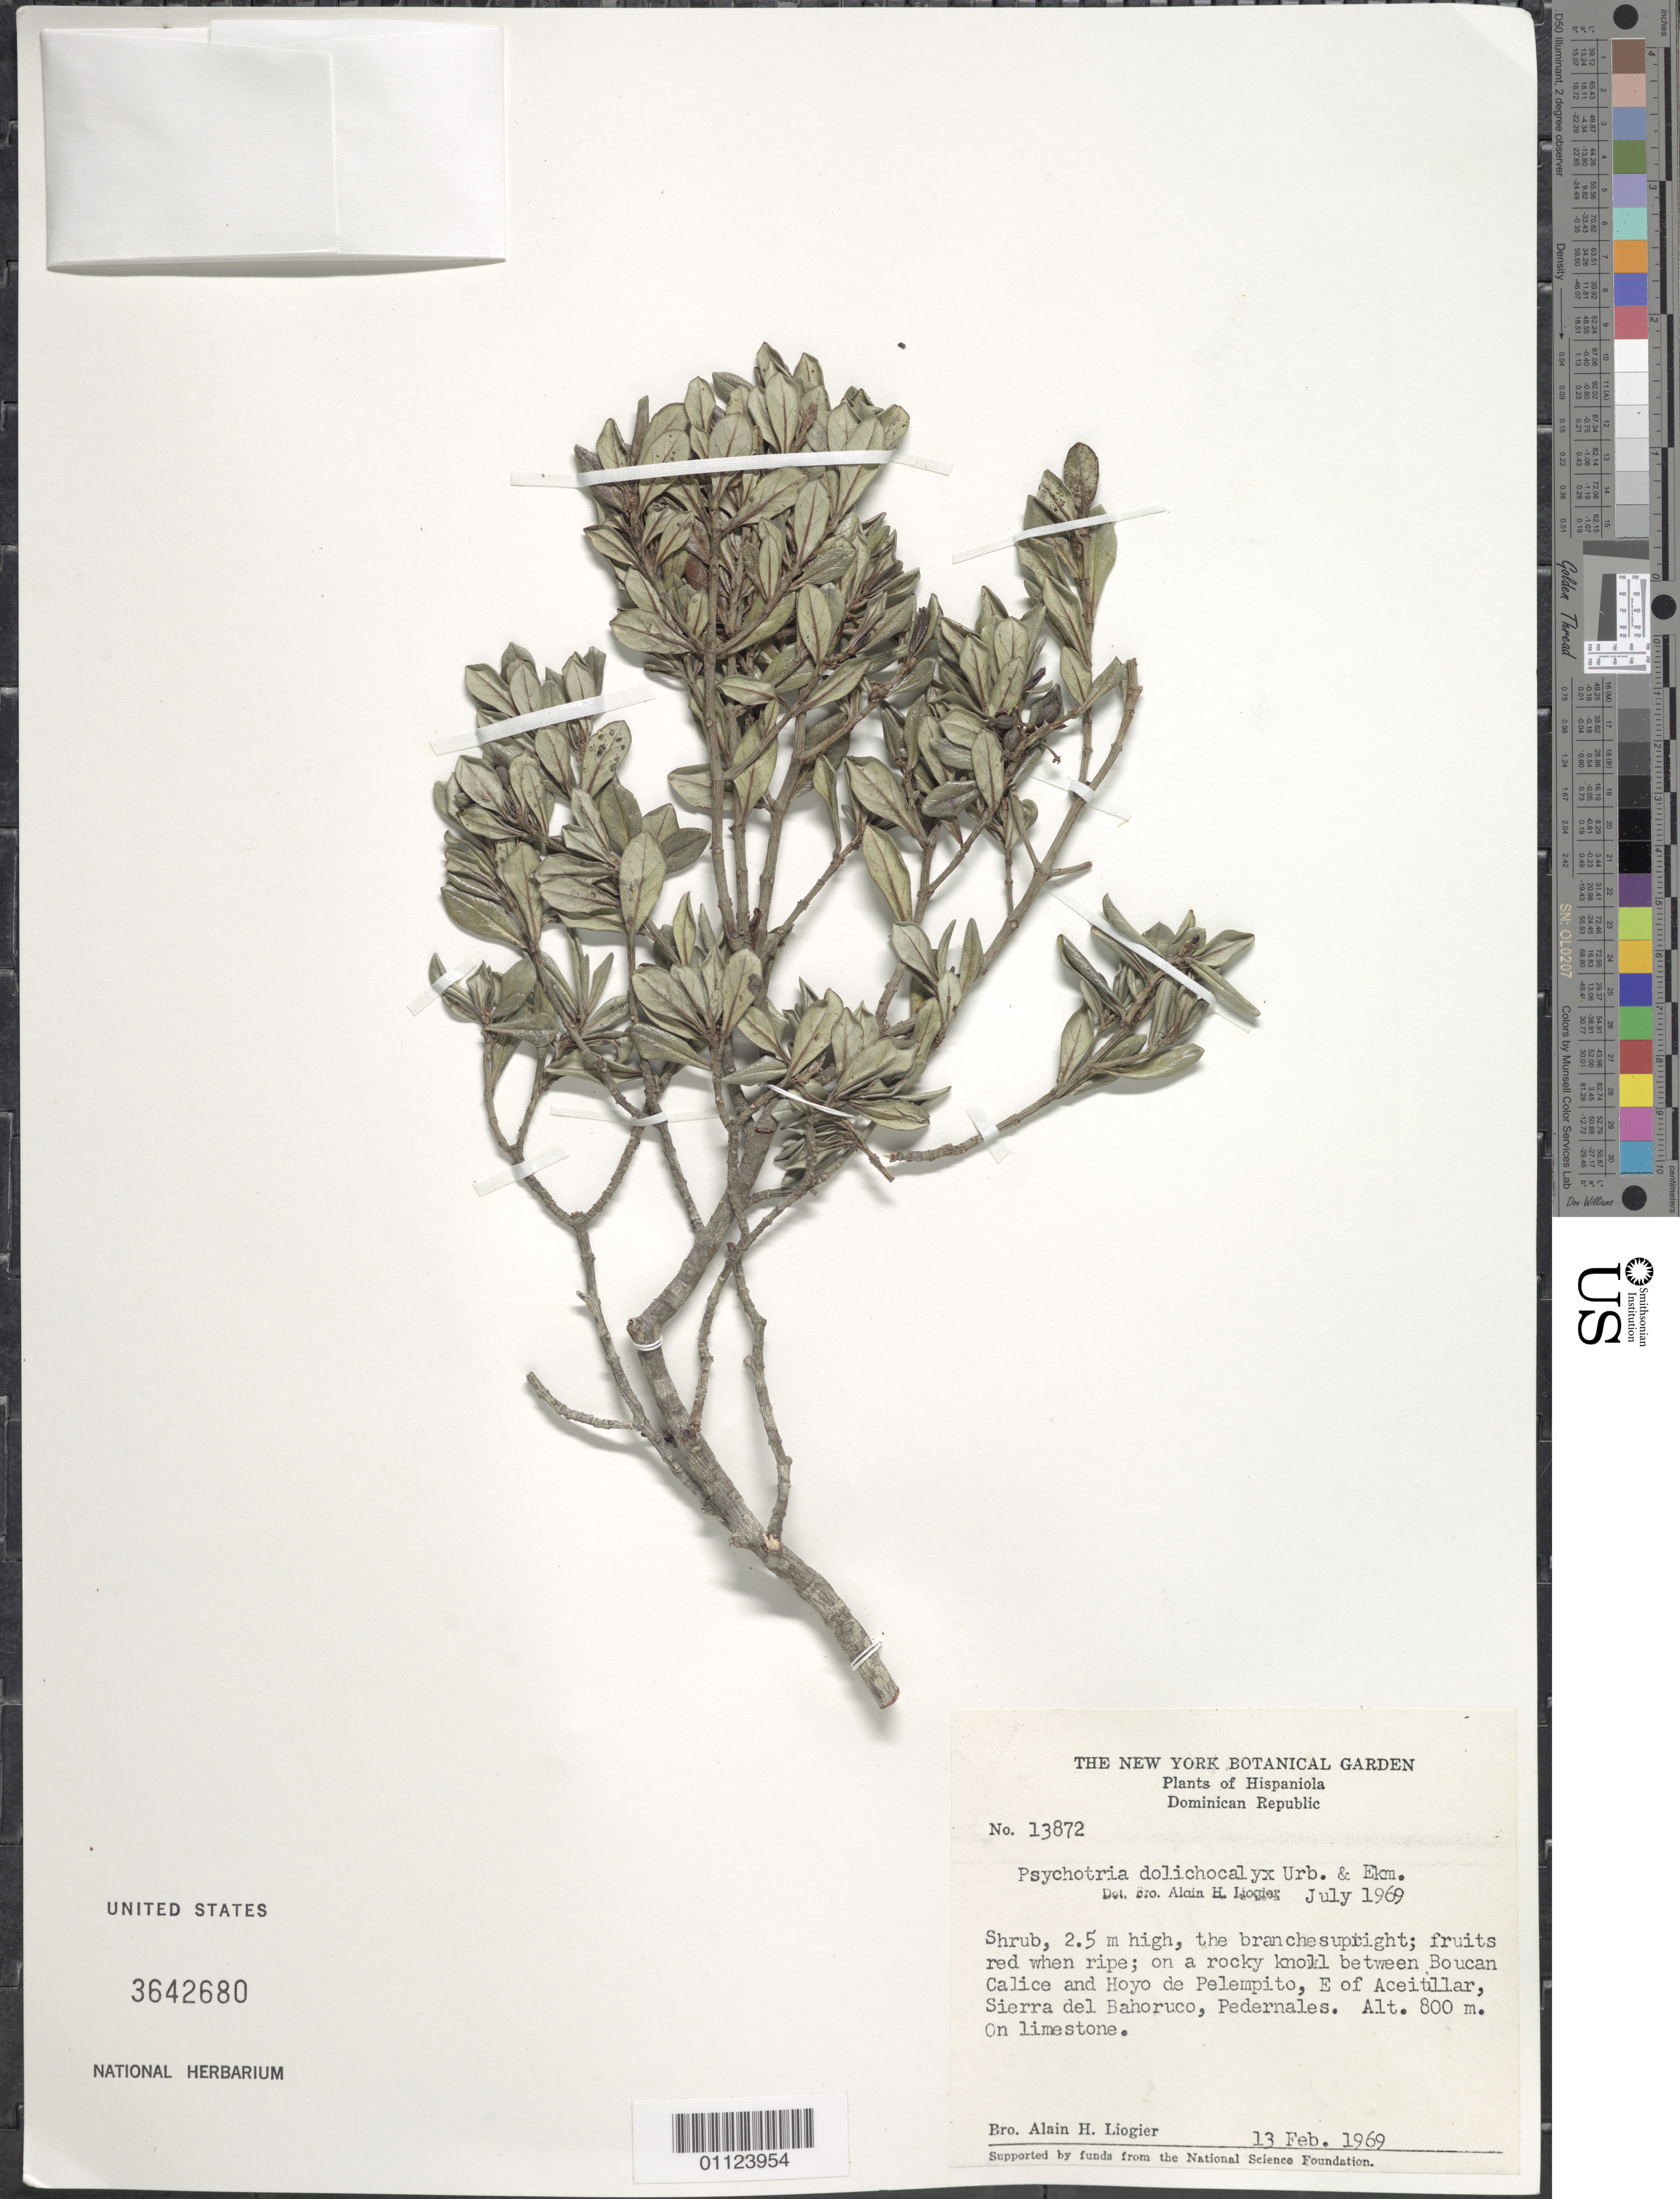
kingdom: Plantae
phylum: Tracheophyta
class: Magnoliopsida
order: Gentianales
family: Rubiaceae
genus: Psychotria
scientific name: Psychotria dolichocalyx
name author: Urb. & Ekman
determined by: Liogier, Alain H.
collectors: A. H. Liogier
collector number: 13872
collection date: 1969-02-13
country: Dominican Republic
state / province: Pedernales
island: Hispaniola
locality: Sierra del Bahoruco, between Boucan Calice and Hoyo de Pelempito, E. of Aceitillar.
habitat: On limestone; on a rocky knoll.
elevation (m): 800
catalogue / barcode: US 3642680